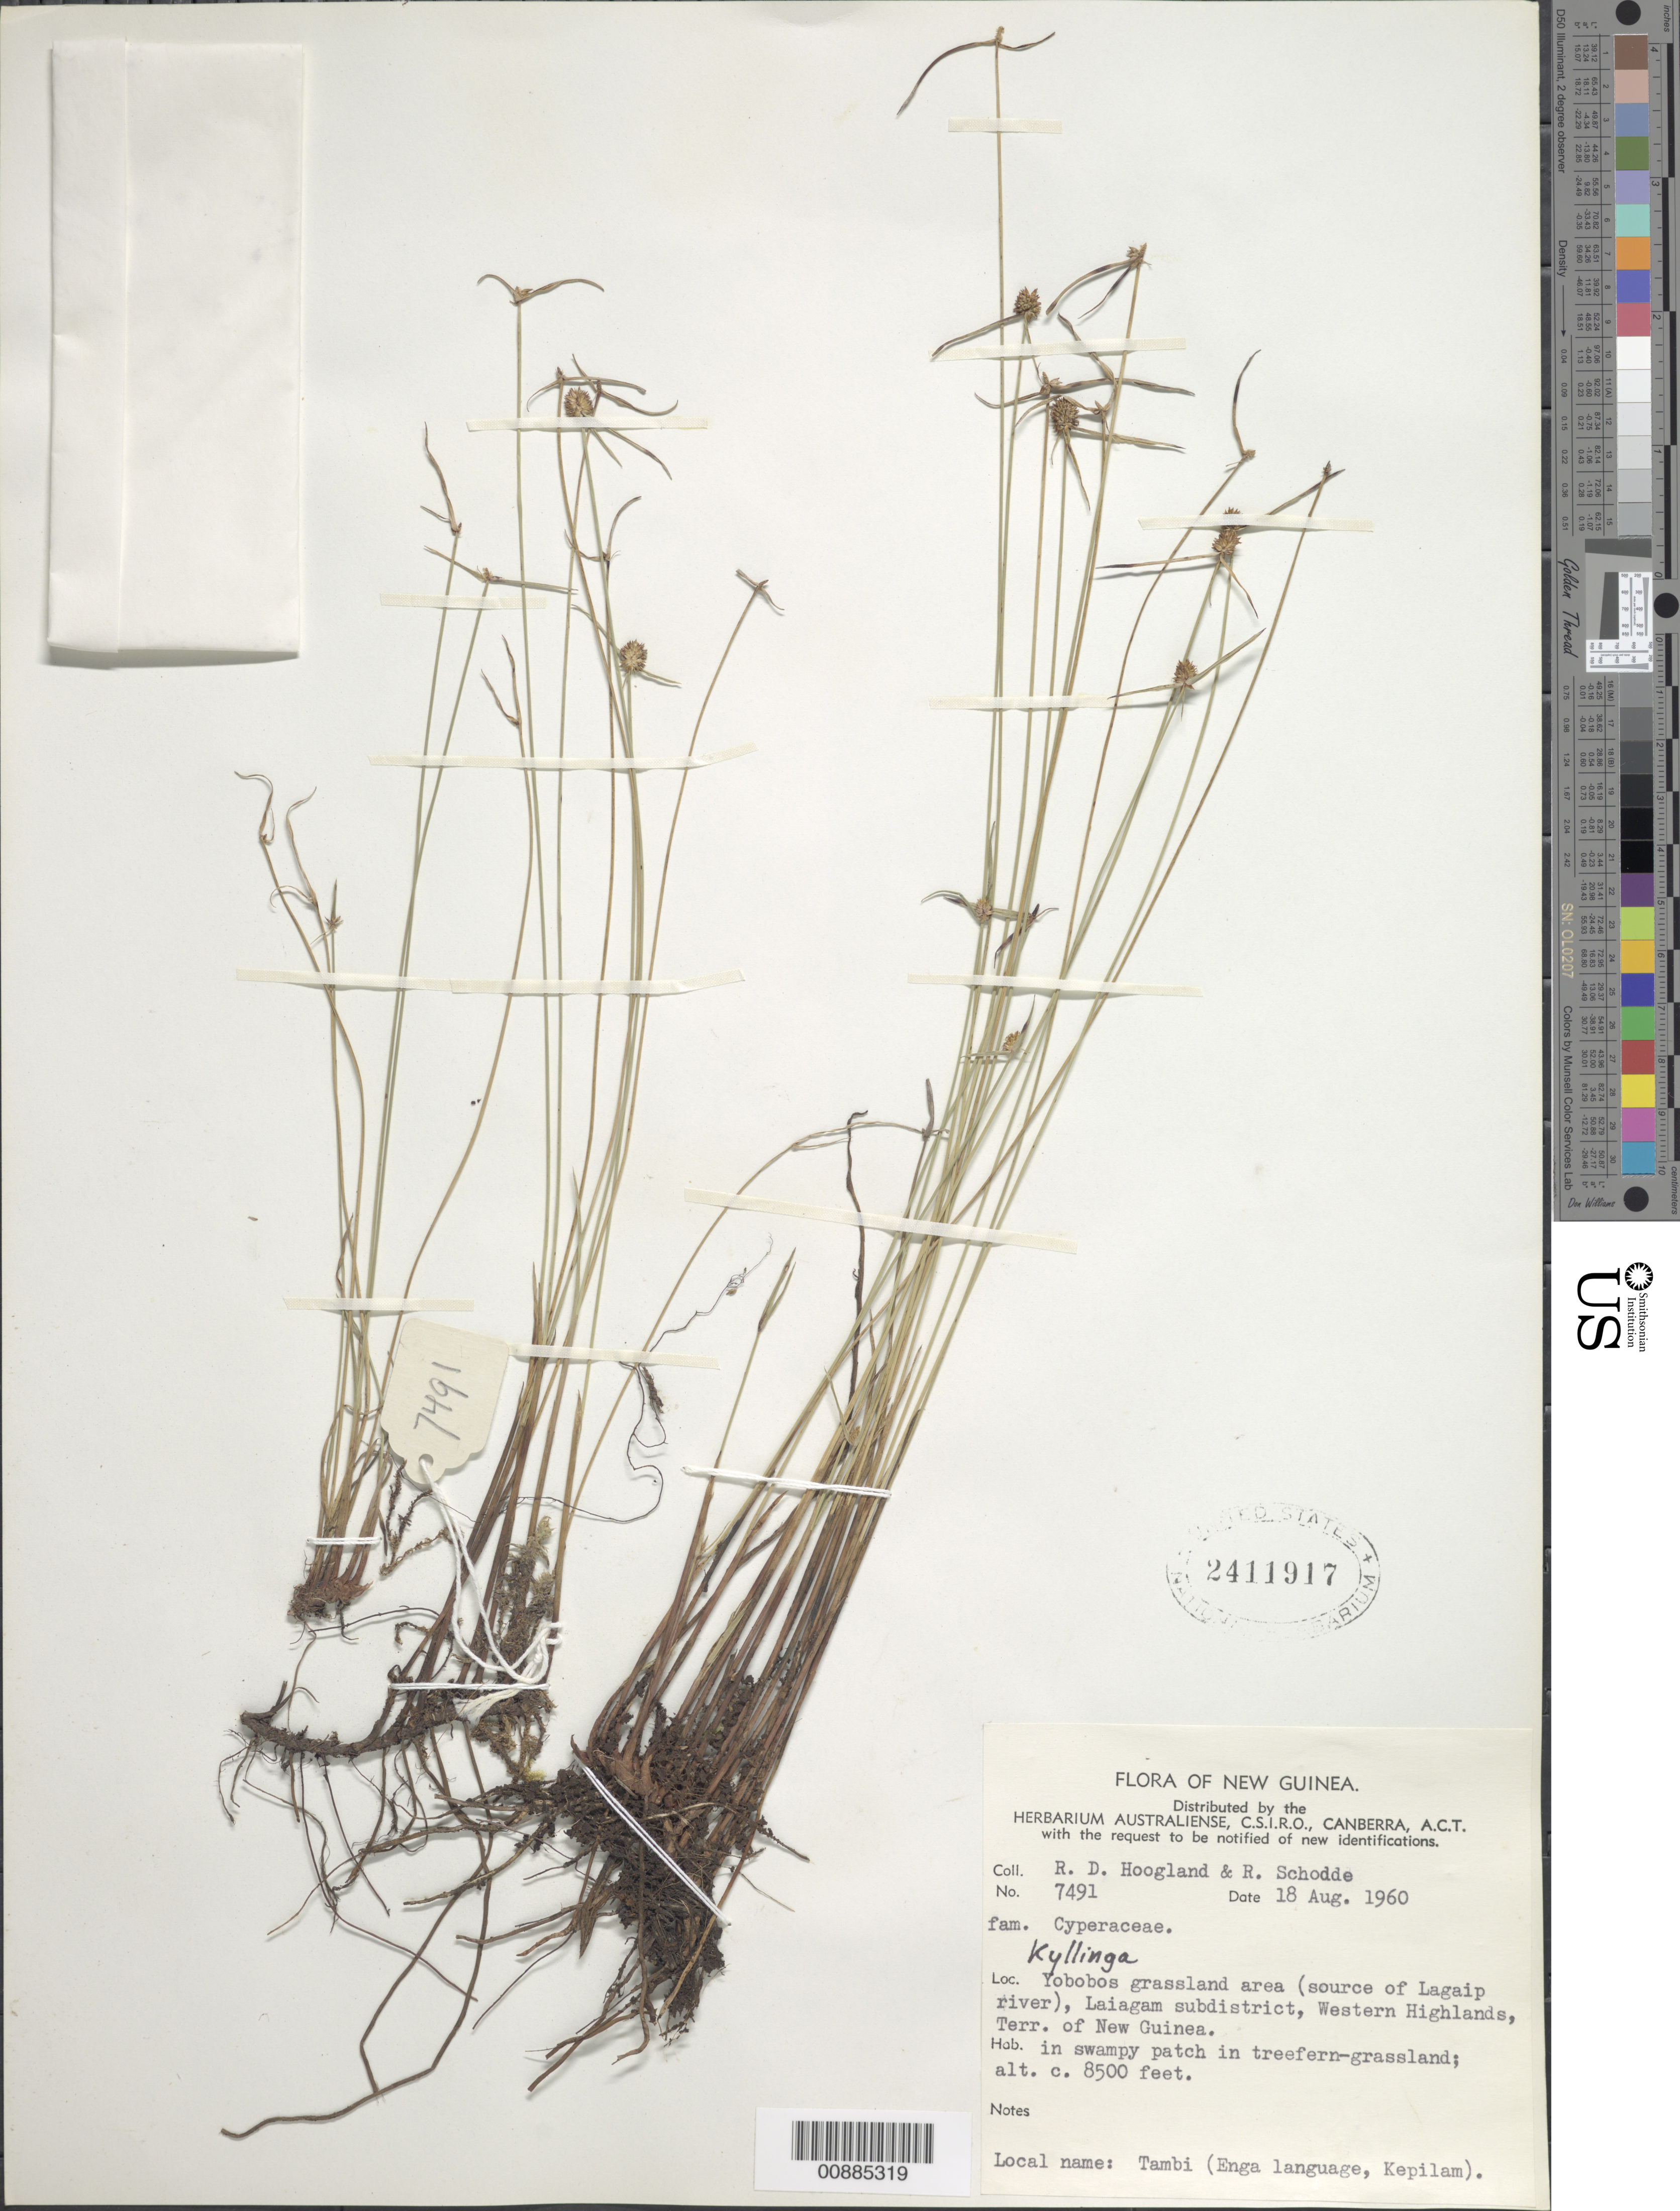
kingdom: Plantae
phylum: Tracheophyta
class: Liliopsida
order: Poales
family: Cyperaceae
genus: Cyperus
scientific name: Cyperus brevifolius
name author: (Rottb.) Hassk.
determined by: Strong, M. T., (US), Smithsonian Institution - National Museum of Natural History (UNITED STATES)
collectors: R. D. Hoogland & R. Schodde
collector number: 7491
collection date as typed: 18 Aug 1960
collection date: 1960-08-18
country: Papua New Guinea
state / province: Enga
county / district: Laiagam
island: New Guinea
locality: Yobobos grassland area (source of Lagaip River)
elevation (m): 2591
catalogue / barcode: US 2411917